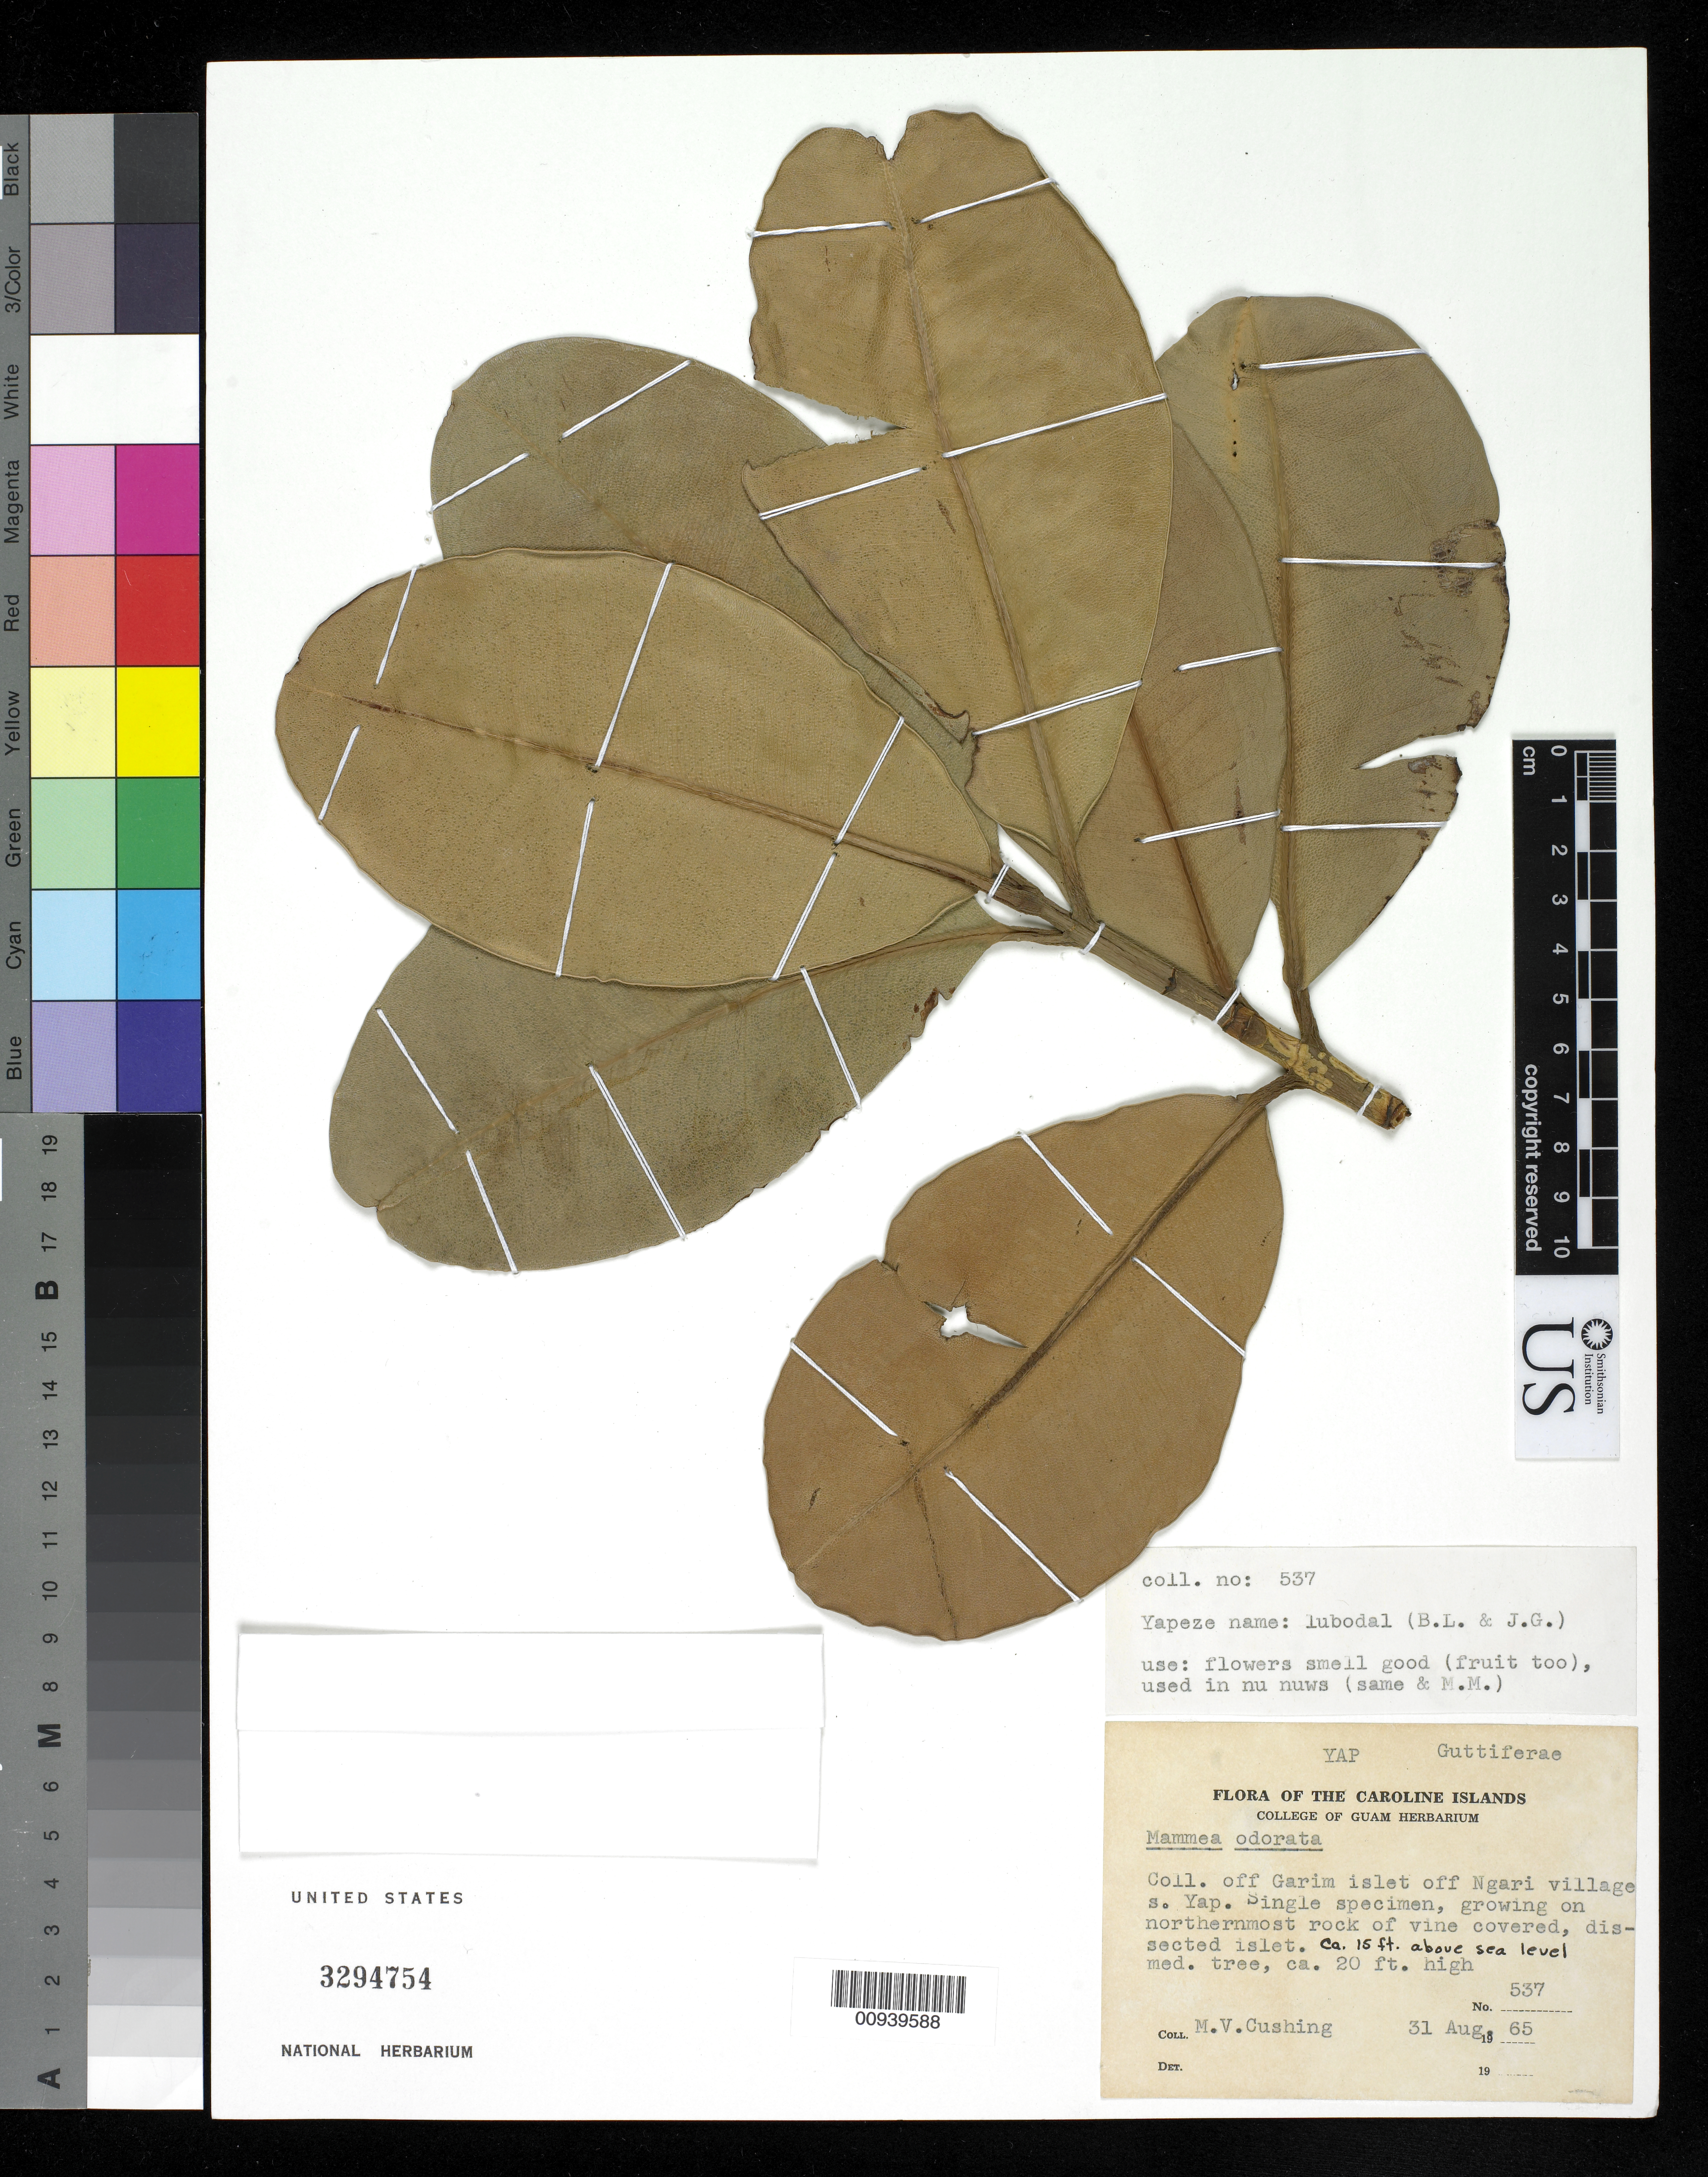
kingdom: Plantae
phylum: Tracheophyta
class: Magnoliopsida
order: Malpighiales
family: Calophyllaceae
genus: Mammea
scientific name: Mammea odorata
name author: (Raf.) Kosterm.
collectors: M. V. Cushing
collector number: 537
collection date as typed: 31 Aug 1965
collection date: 1965-08-31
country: Micronesia, Federated States of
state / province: Yap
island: Yap Is.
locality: Garim islet off Ngari village S. Yap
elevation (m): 5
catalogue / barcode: US 3294754